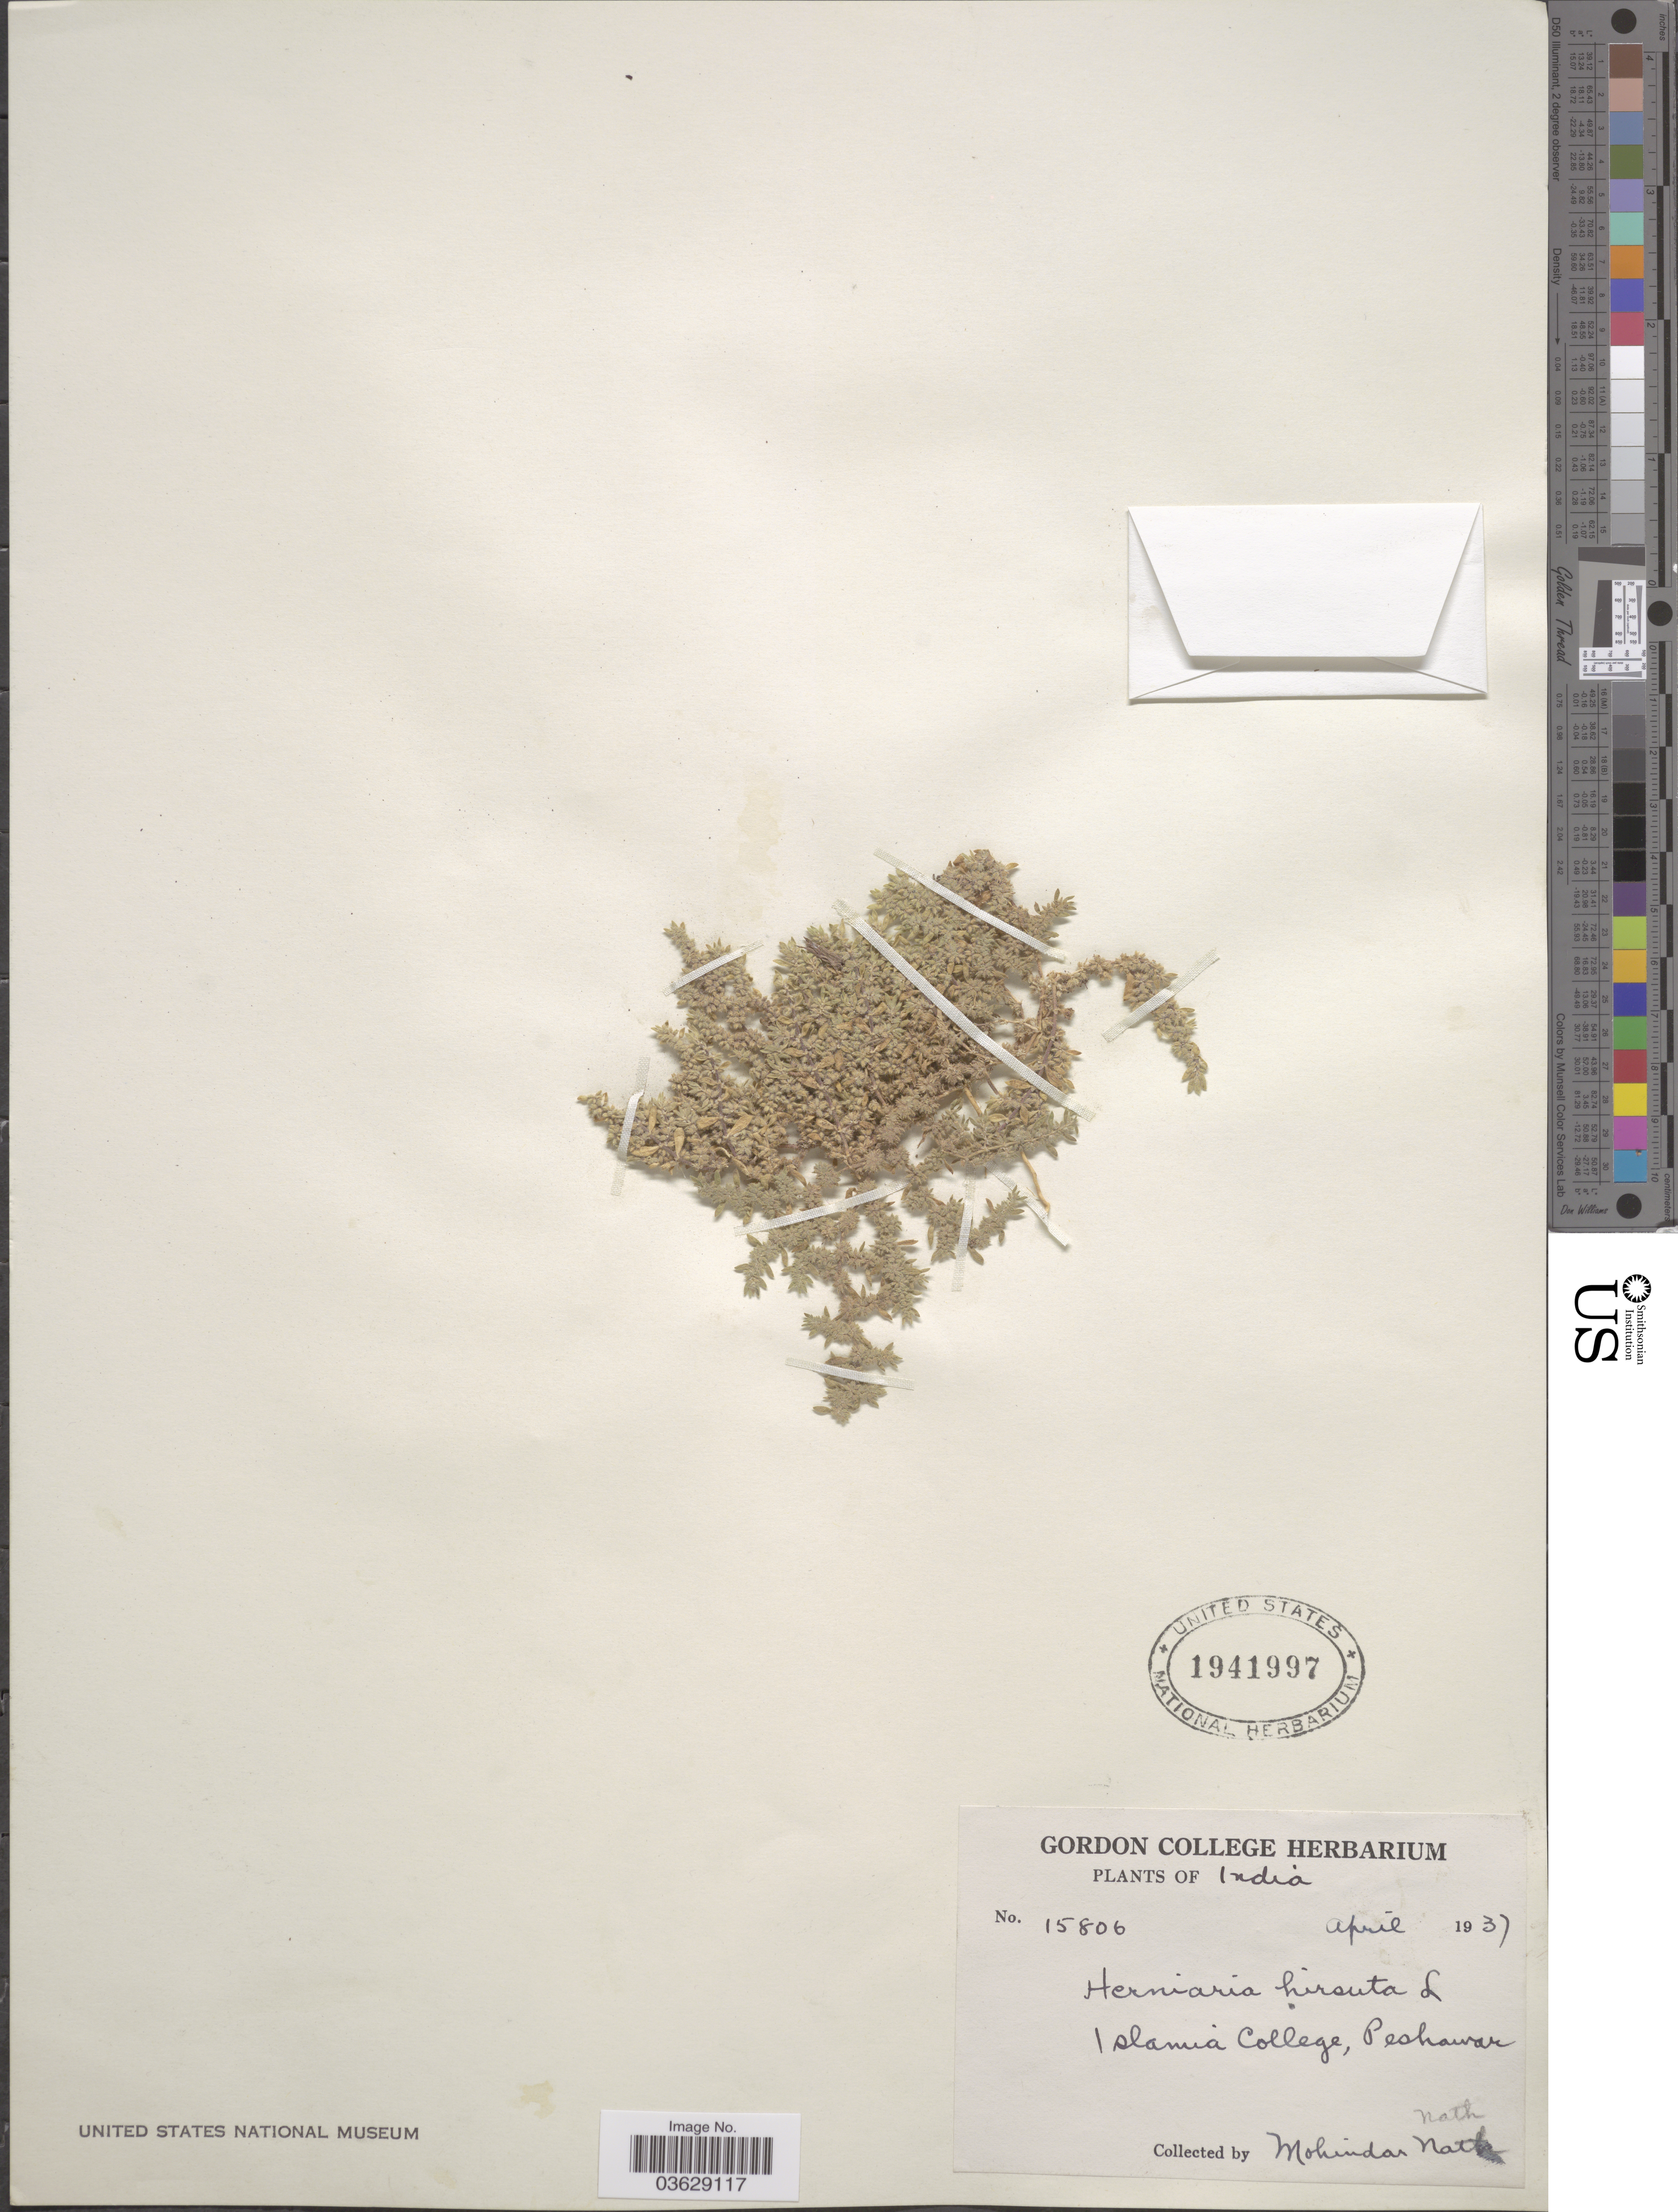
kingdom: Plantae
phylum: Tracheophyta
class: Magnoliopsida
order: Caryophyllales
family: Caryophyllaceae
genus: Herniaria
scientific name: Herniaria hirsuta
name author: L.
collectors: M. Nath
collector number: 15806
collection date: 1937-04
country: India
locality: Islamia College, Peshawar.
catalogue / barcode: US 1941997